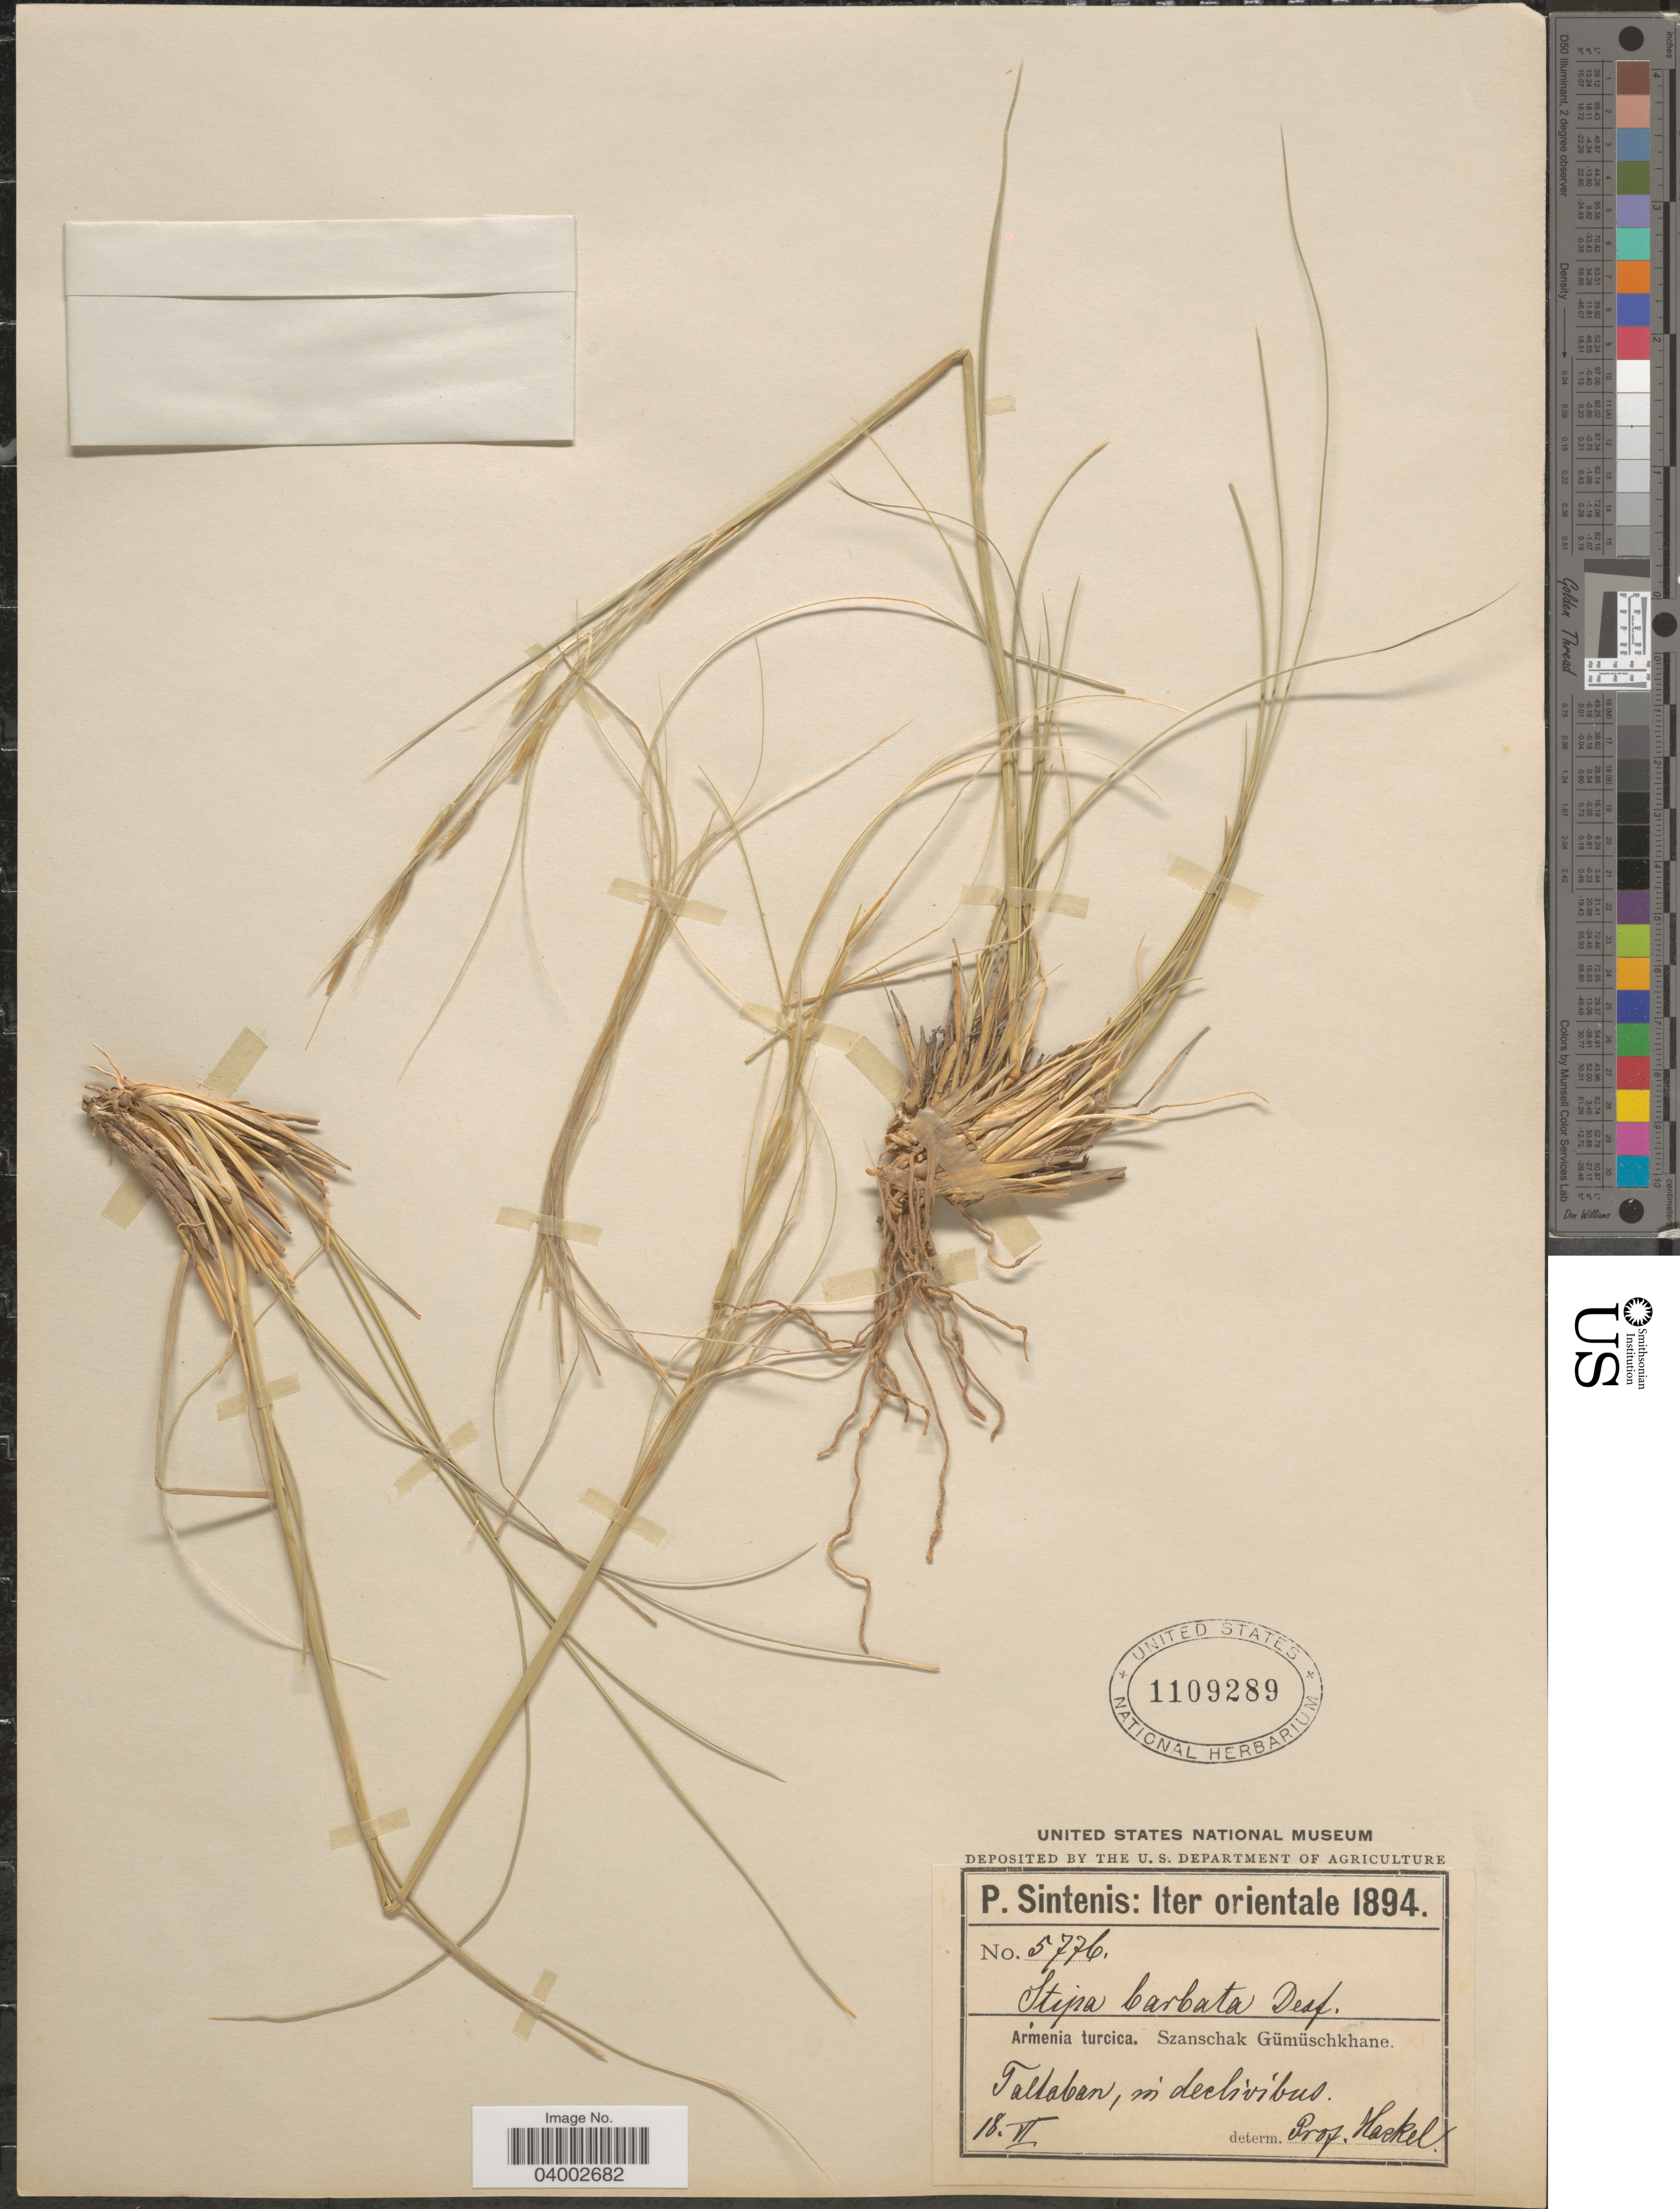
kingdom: Plantae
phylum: Tracheophyta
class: Liliopsida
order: Poales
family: Poaceae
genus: Stipa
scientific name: Stipa barbata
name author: Michx.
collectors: P. Sintenis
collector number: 5776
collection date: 1894-06-18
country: Armenia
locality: Iter orientale. Armenia turcica. Szanschak Gümüschkhane. Taltaban, in declivibus. [interpreted]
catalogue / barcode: US 1109289